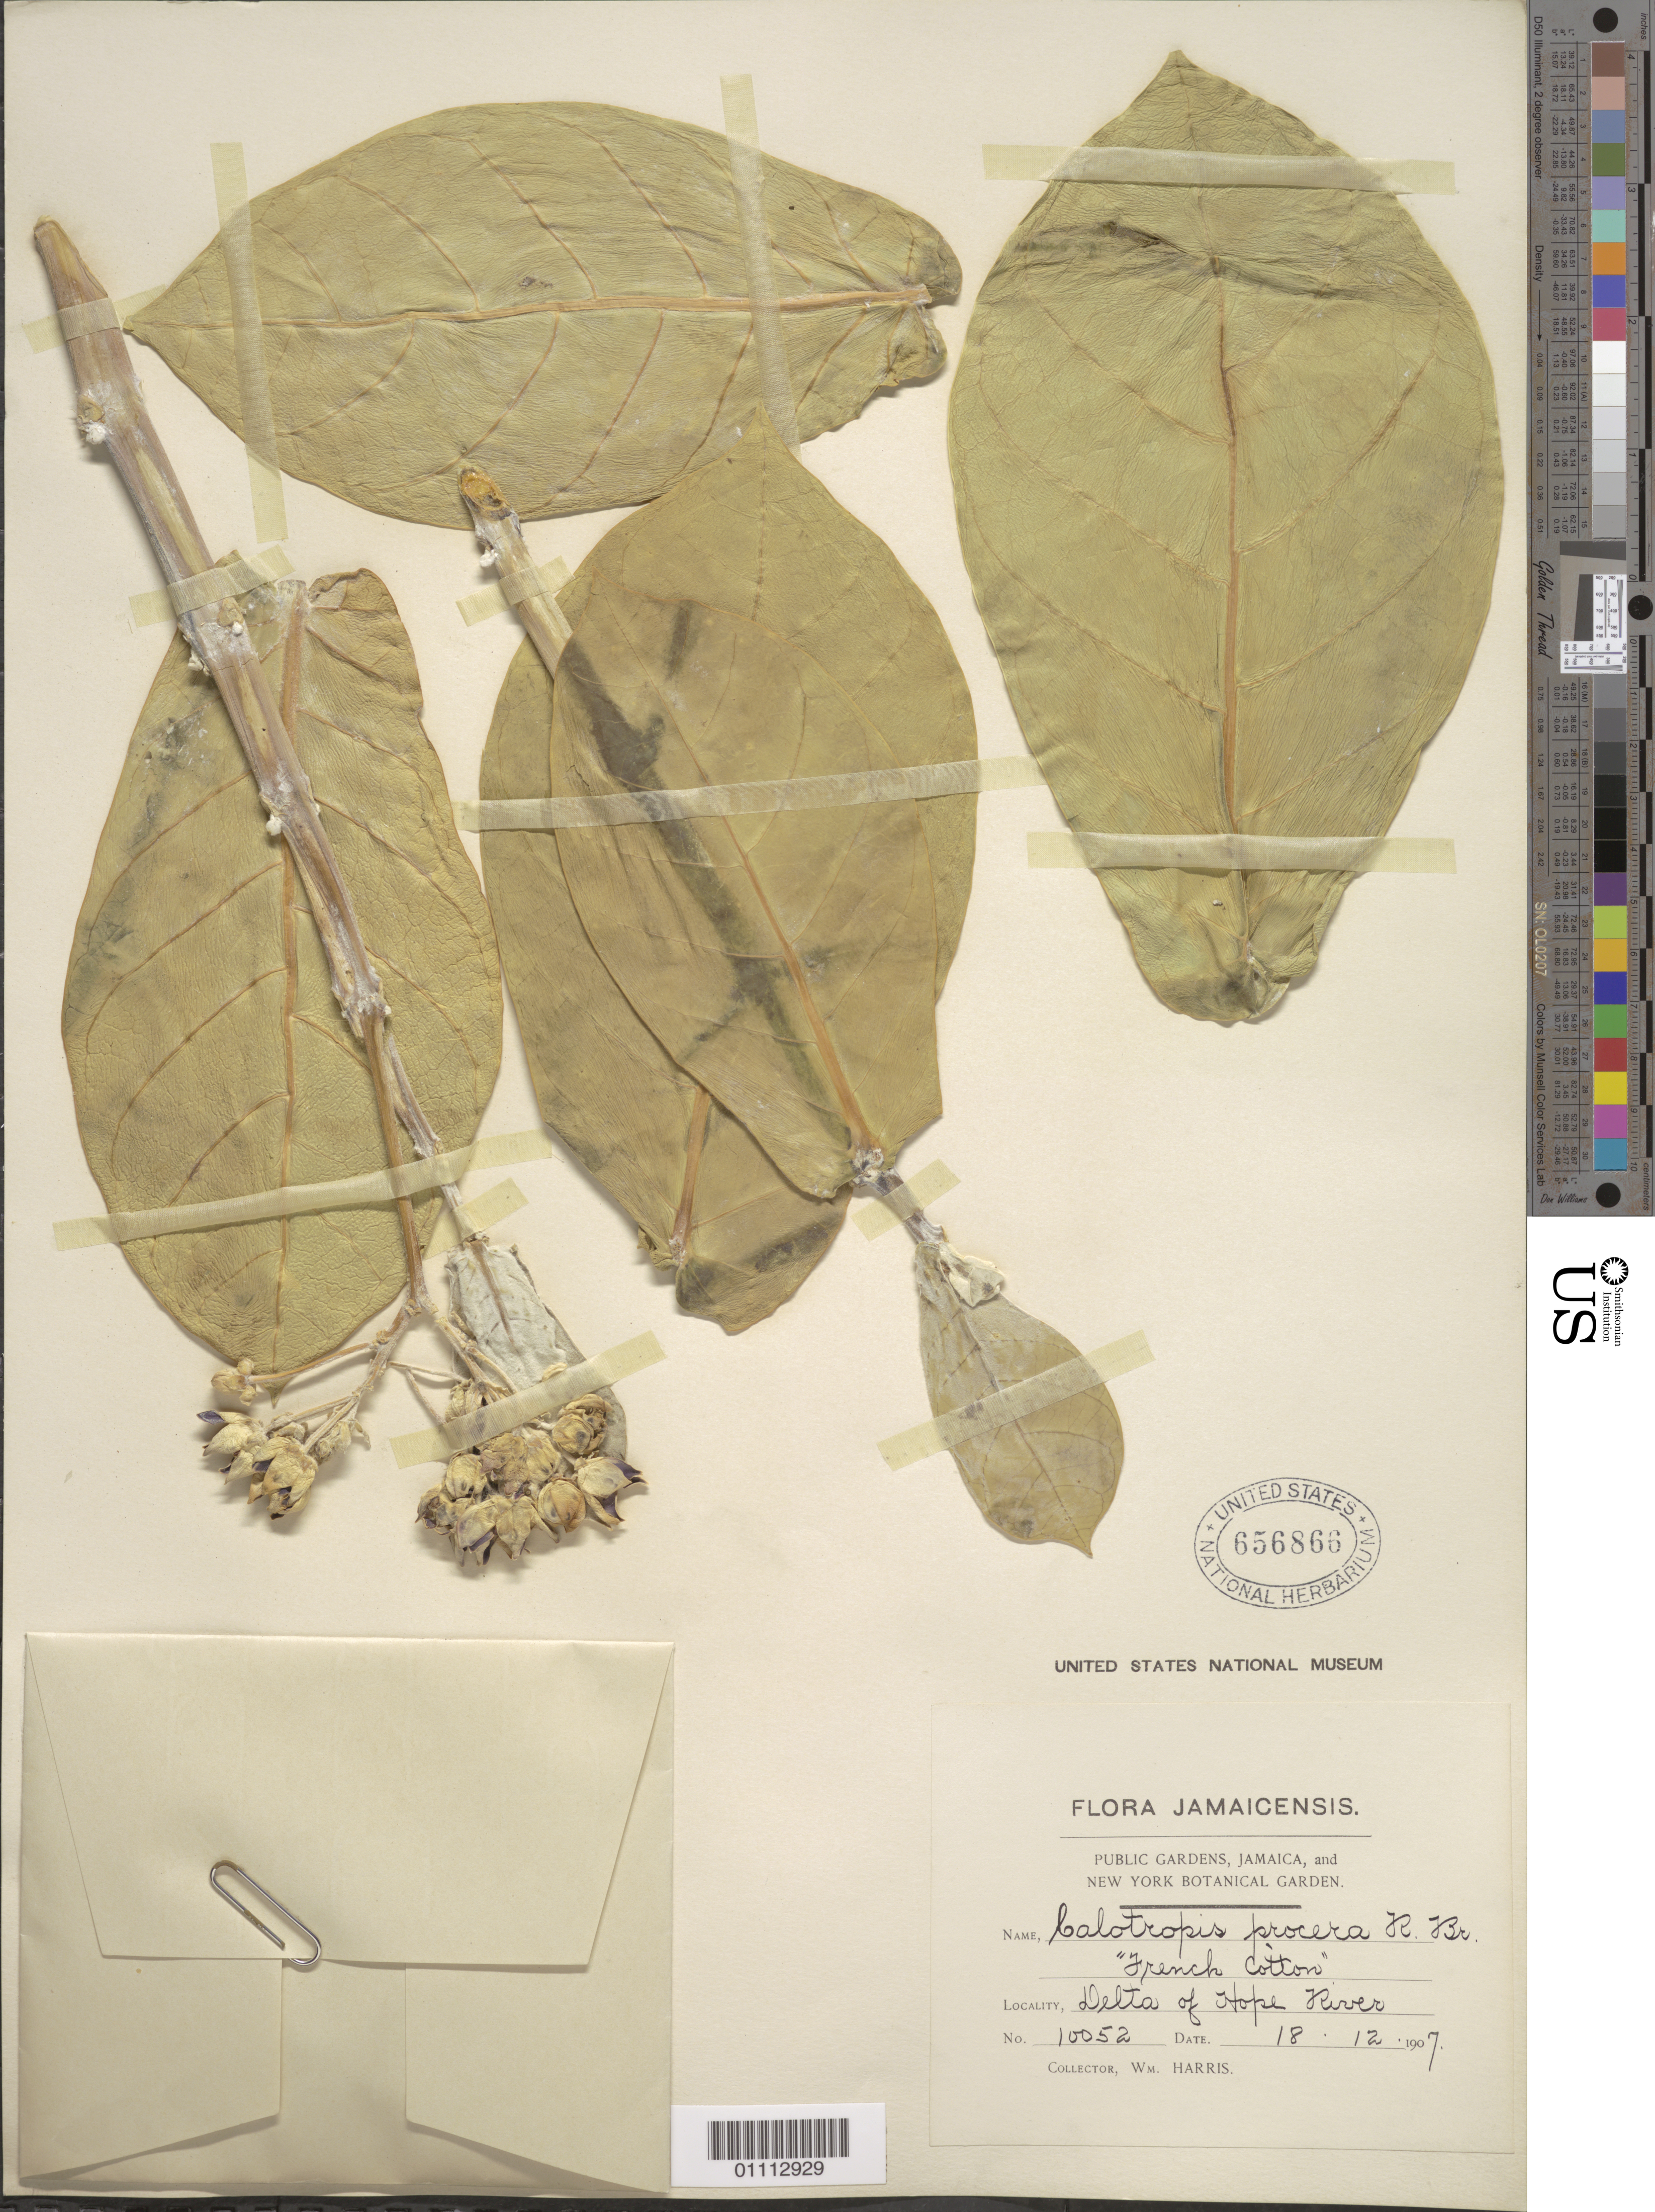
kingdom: Plantae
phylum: Tracheophyta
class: Magnoliopsida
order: Gentianales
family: Apocynaceae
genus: Calotropis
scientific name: Calotropis procera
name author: (Aiton) W.T. Aiton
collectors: W. Harris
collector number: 10052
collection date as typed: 18 Dec 1907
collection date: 1907-12-18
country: Jamaica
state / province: Saint Andrew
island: Jamaica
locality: Delta of Hope River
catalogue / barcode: US 656866